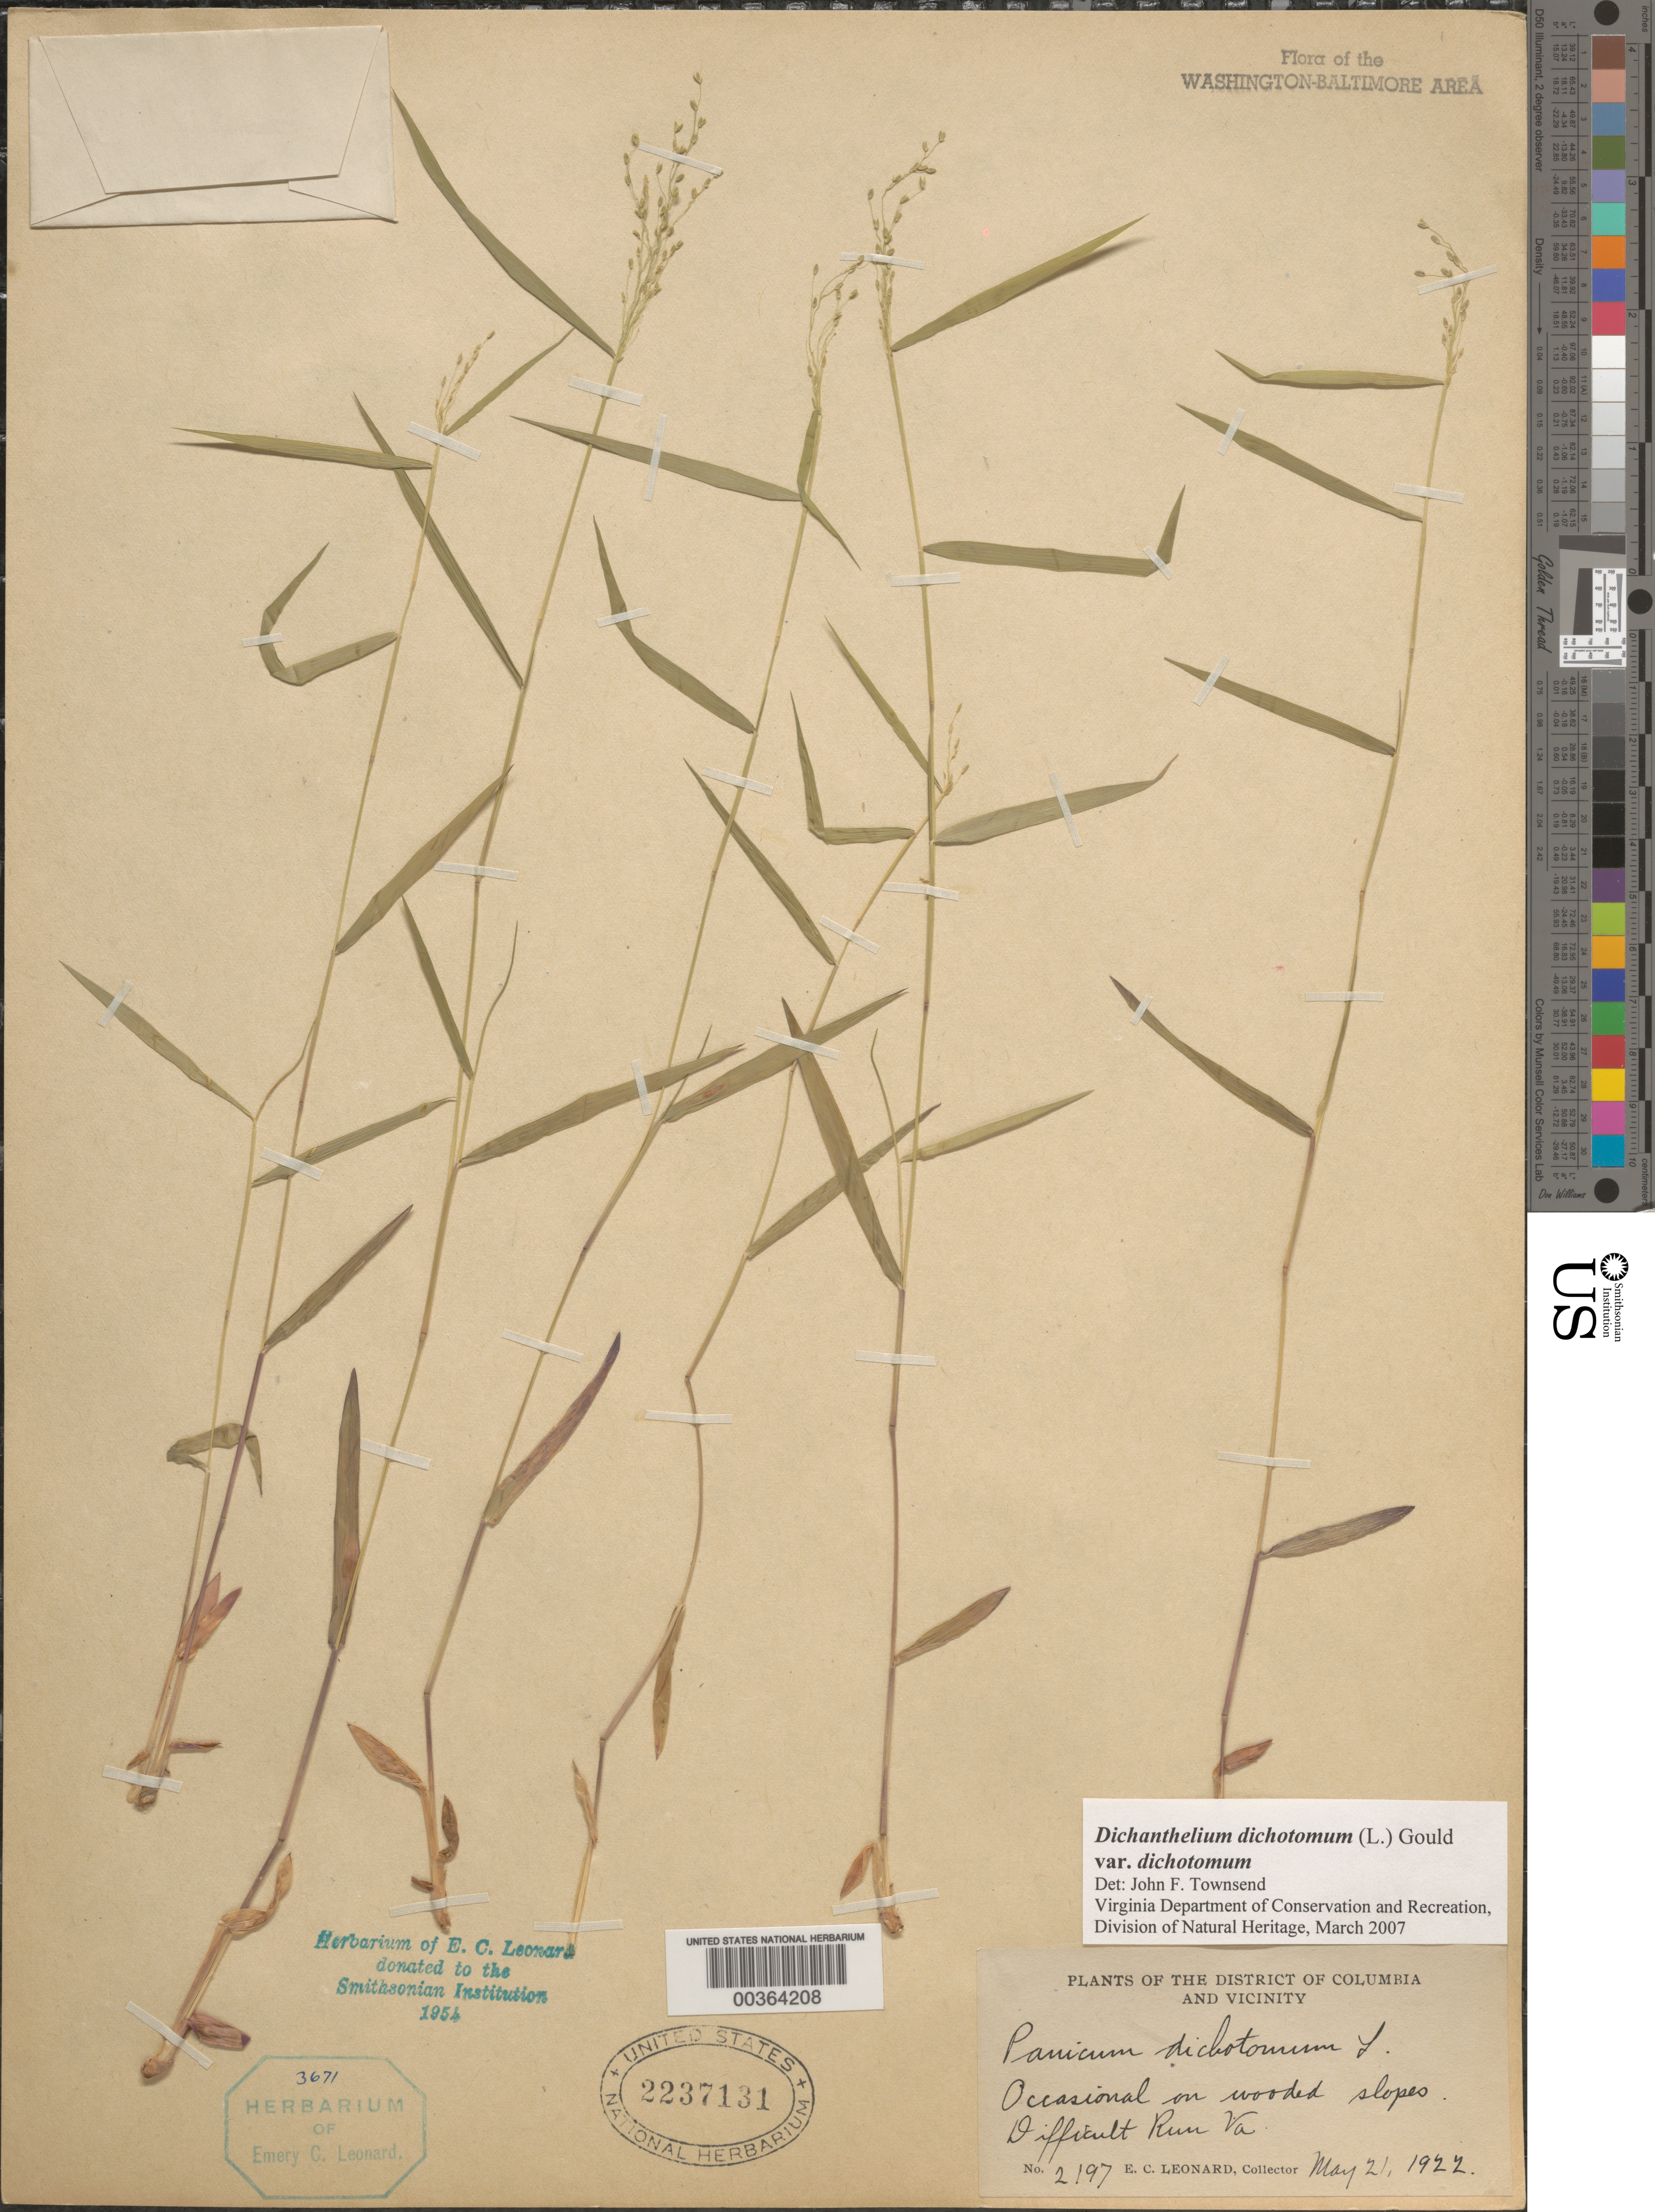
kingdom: Plantae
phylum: Tracheophyta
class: Liliopsida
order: Poales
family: Poaceae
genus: Dichanthelium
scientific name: Dichanthelium dichotomum var. dichotomum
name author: (L.) Gould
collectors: E. C. Leonard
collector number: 2197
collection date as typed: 21 May 1922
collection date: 1922-05-21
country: United States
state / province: Virginia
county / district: Fairfax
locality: Difficult Run C. and O. Canal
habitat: On wooded slopes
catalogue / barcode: US 2237131